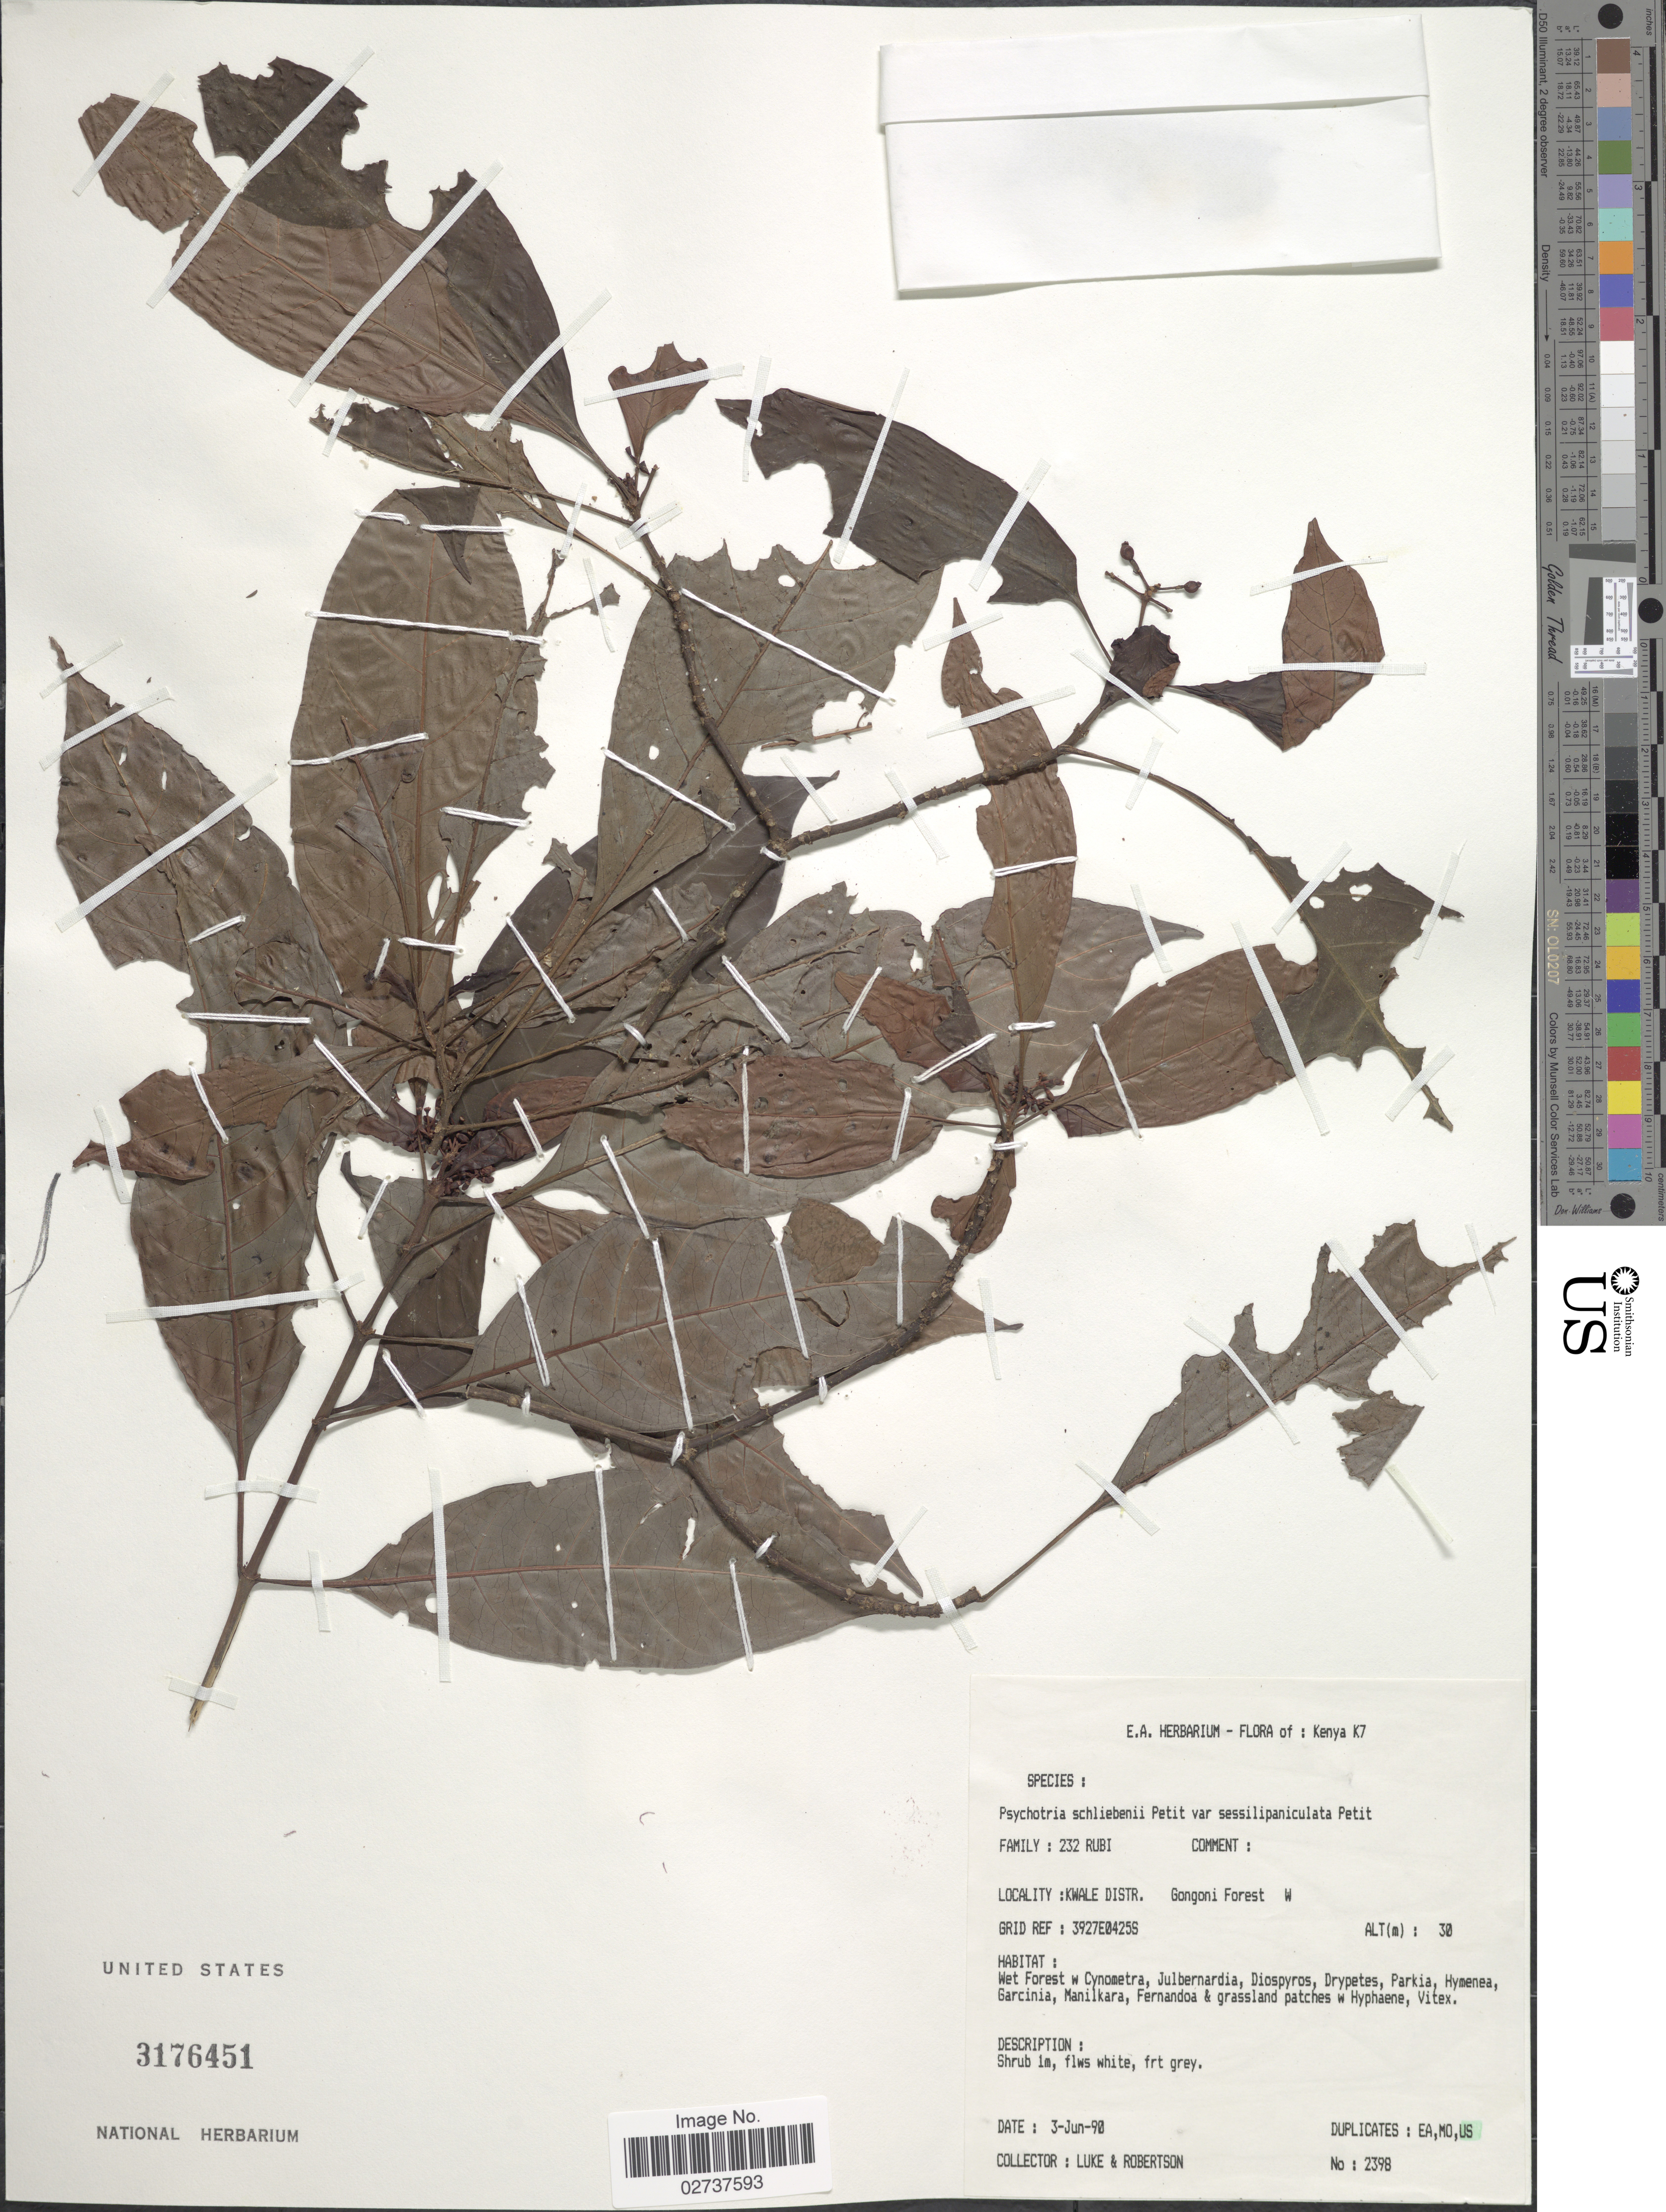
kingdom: Plantae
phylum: Tracheophyta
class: Magnoliopsida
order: Gentianales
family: Rubiaceae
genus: Psychotria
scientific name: Psychotria schlieberii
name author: Petit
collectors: -. Luke & -. Robertson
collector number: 2398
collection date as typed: Transcribed d/m/y: 3/6/90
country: Kenya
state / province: Kwale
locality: K7, Gongoni Forest W, Grid Ref: 3927E0425S.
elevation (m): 30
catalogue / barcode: US 3176451